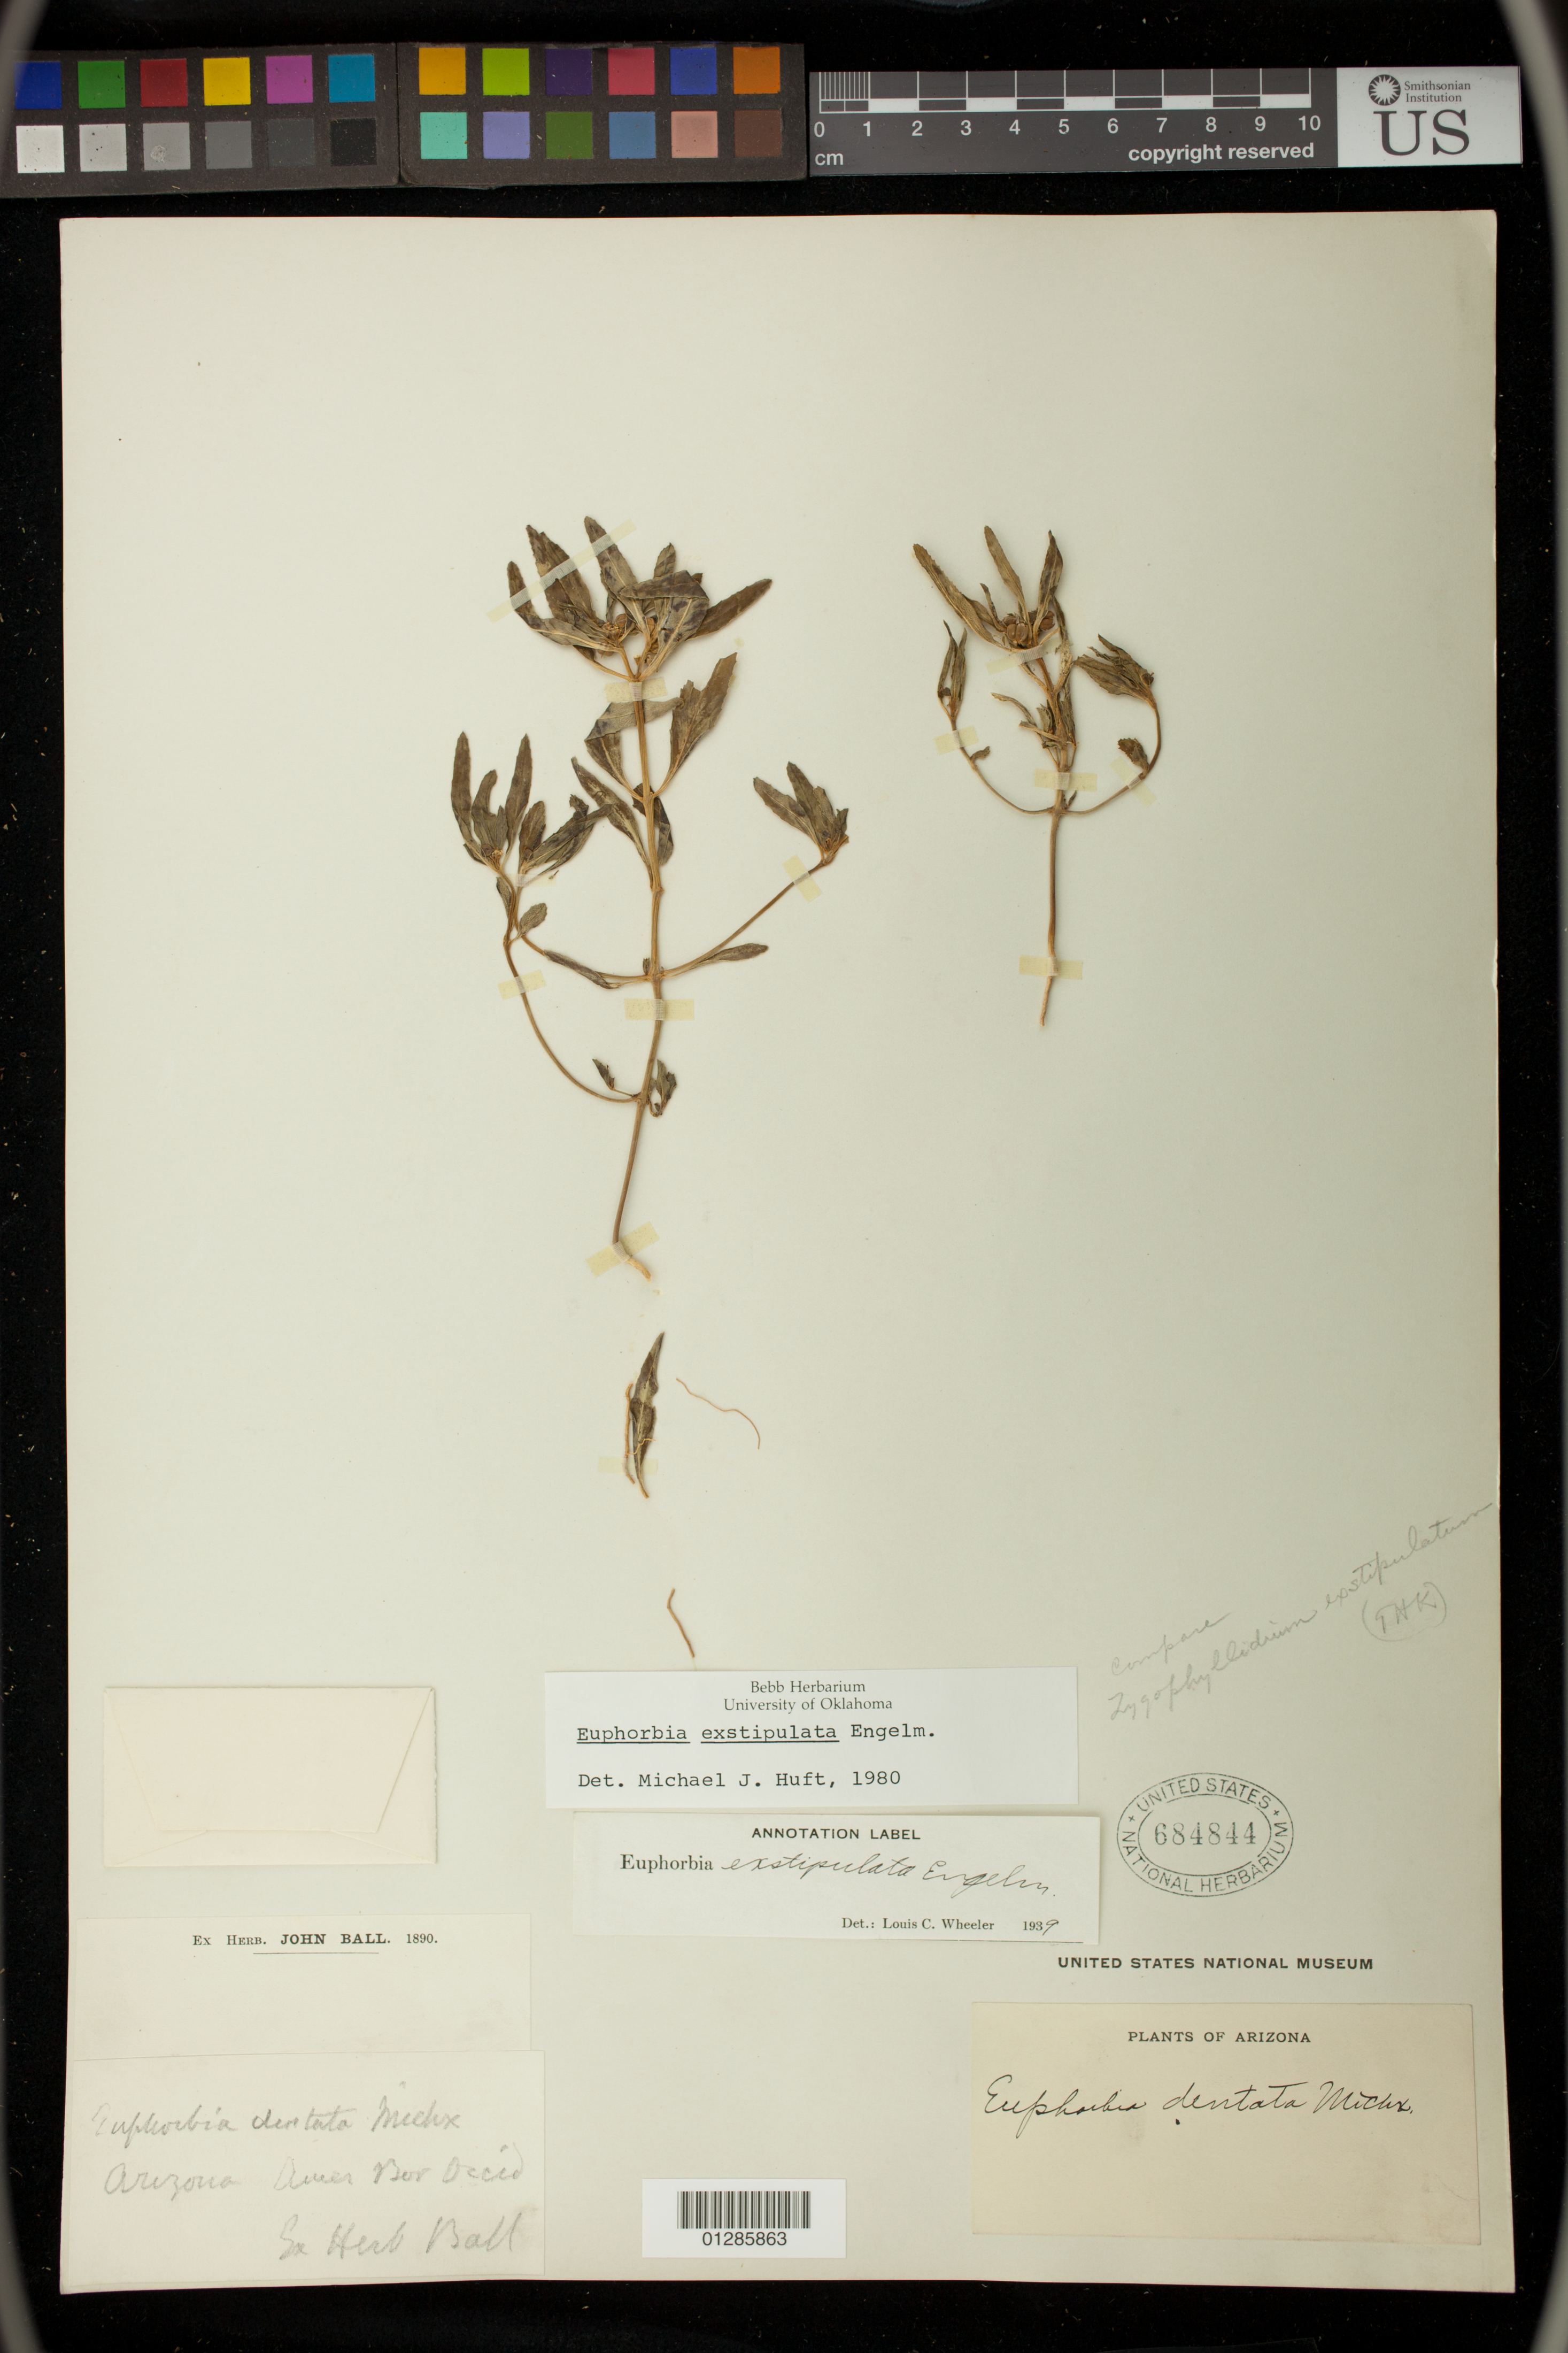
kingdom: Plantae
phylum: Tracheophyta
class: Magnoliopsida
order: Malpighiales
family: Euphorbiaceae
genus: Euphorbia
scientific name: Euphorbia exstipulata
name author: Engelm. in Emory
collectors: ex herb. John Ball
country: United States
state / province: Arizona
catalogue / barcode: US 684844